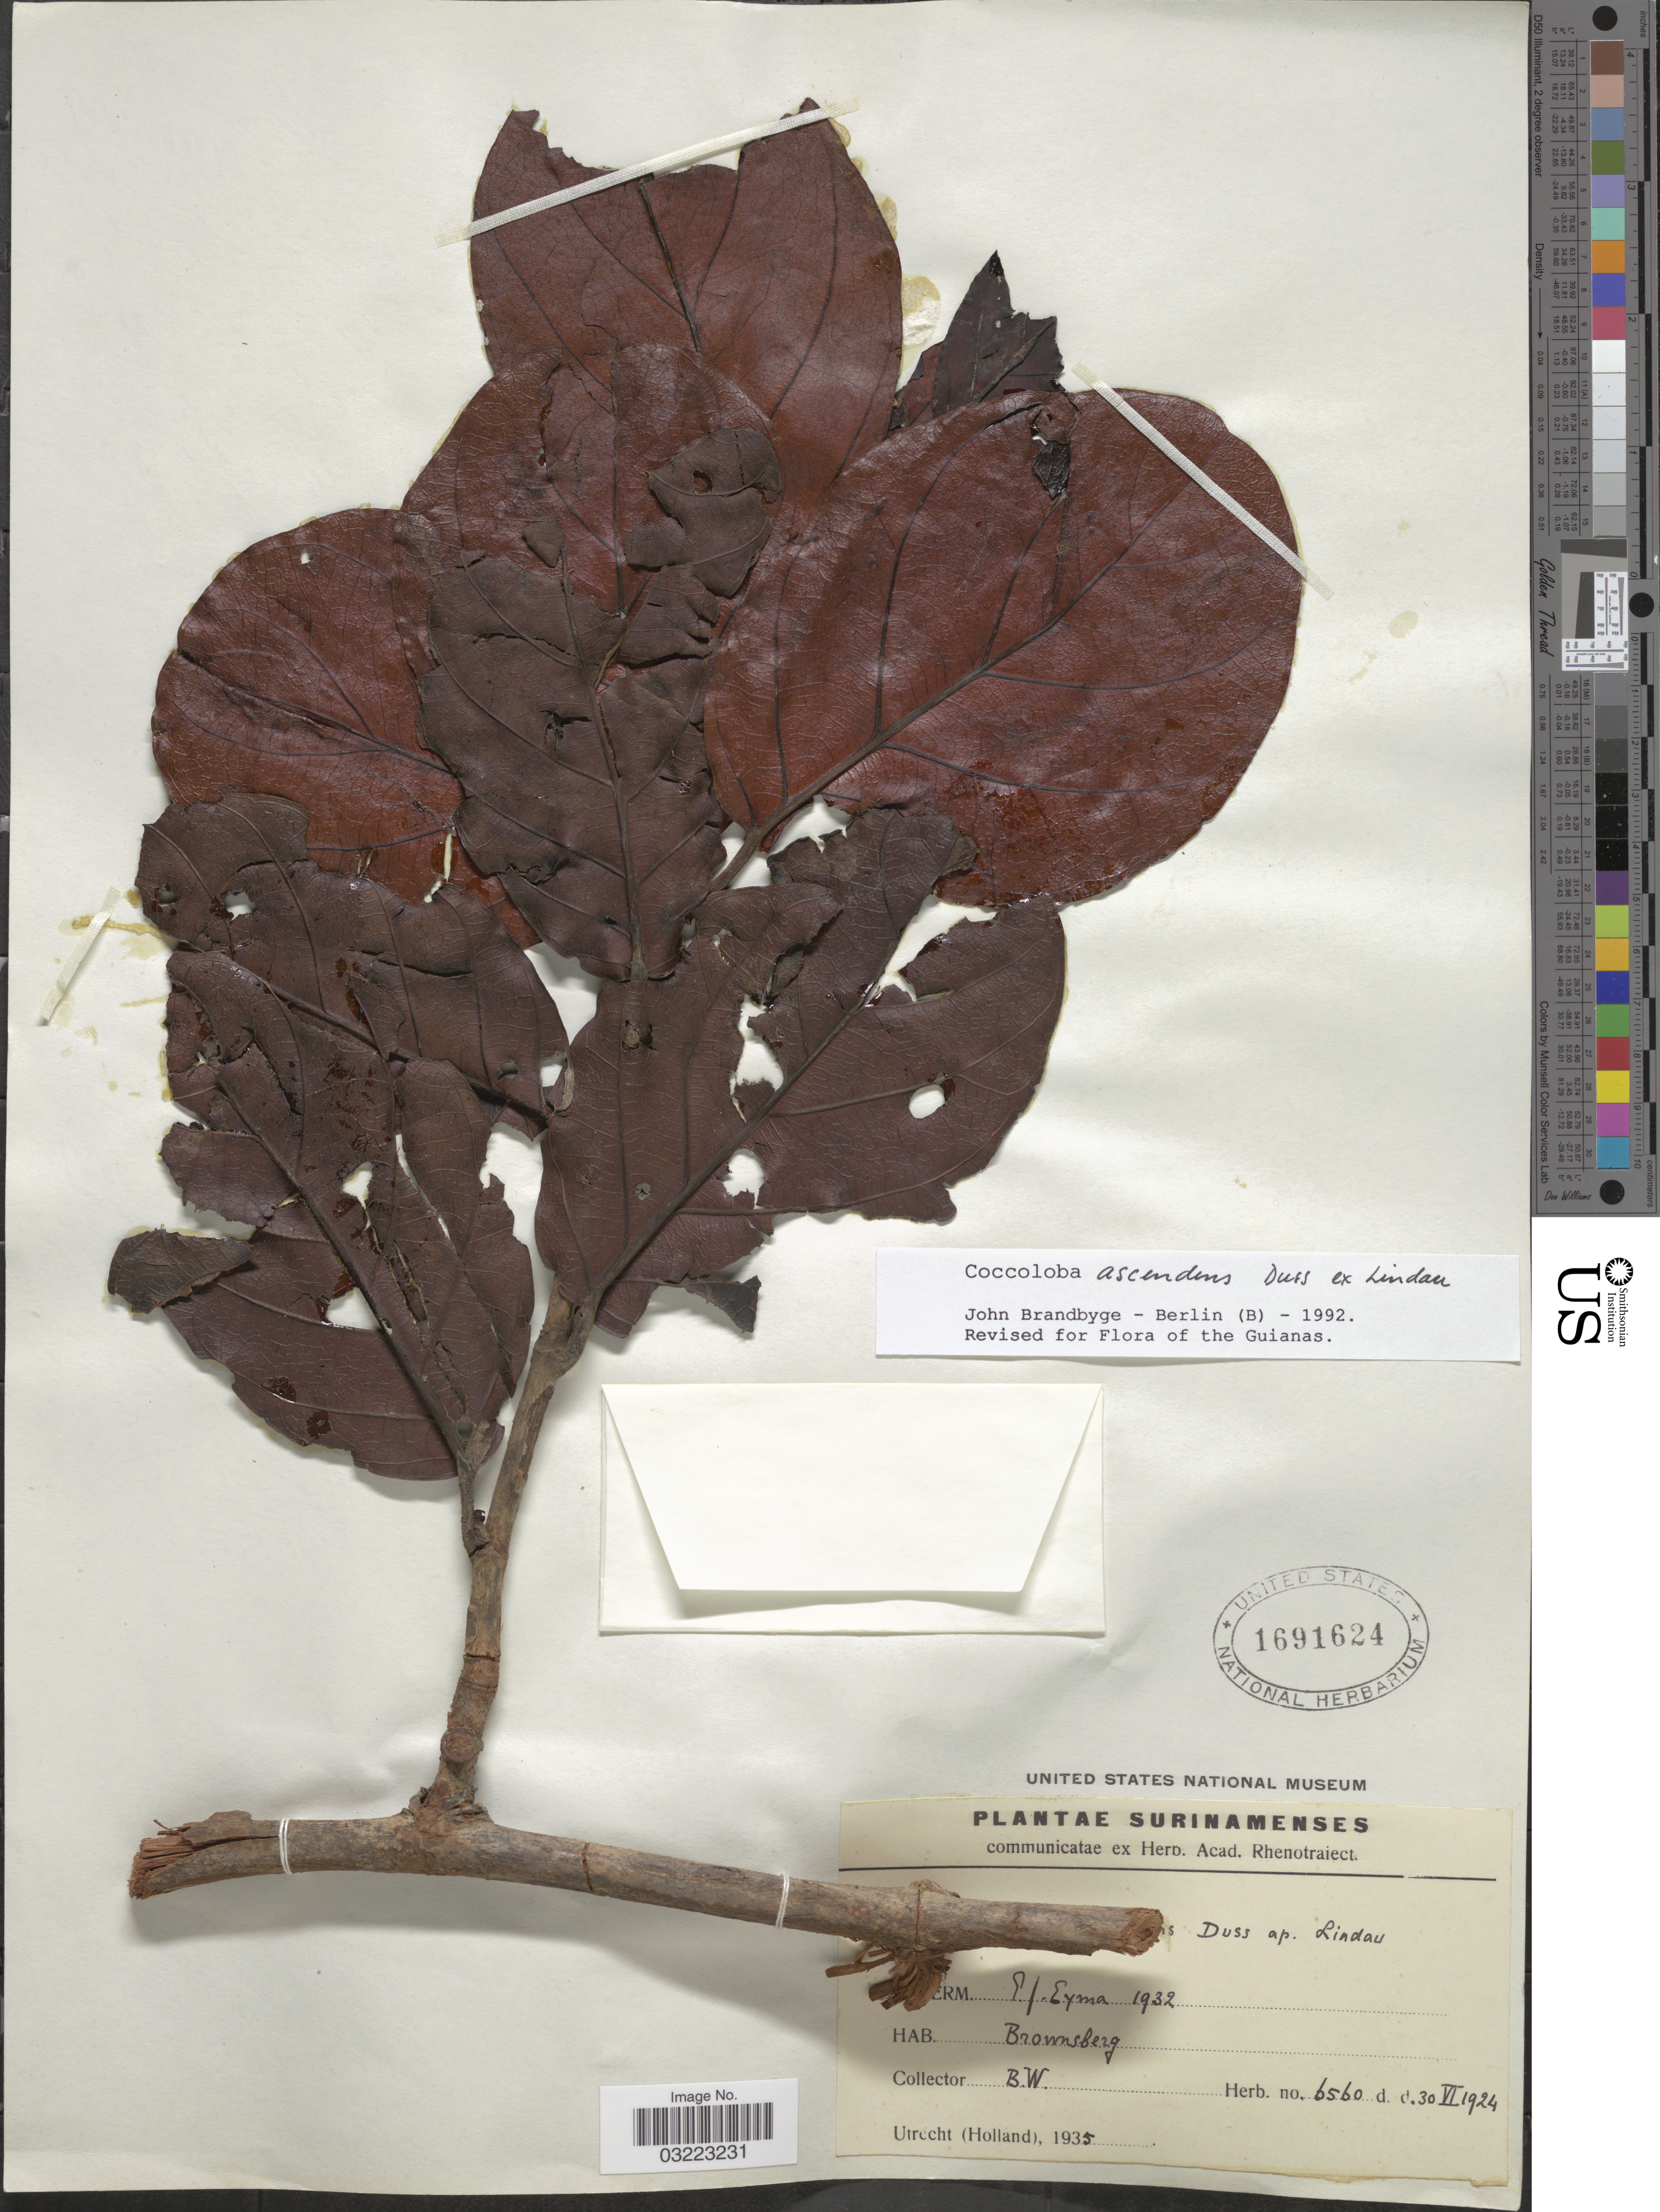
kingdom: Plantae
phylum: Tracheophyta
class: Magnoliopsida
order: Caryophyllales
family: Polygonaceae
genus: Coccoloba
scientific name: Coccoloba ascendens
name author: Duss ex Lindau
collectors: B.W.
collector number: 6560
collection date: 1924-06-30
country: Suriname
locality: Brownsberg.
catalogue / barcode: US 1691624